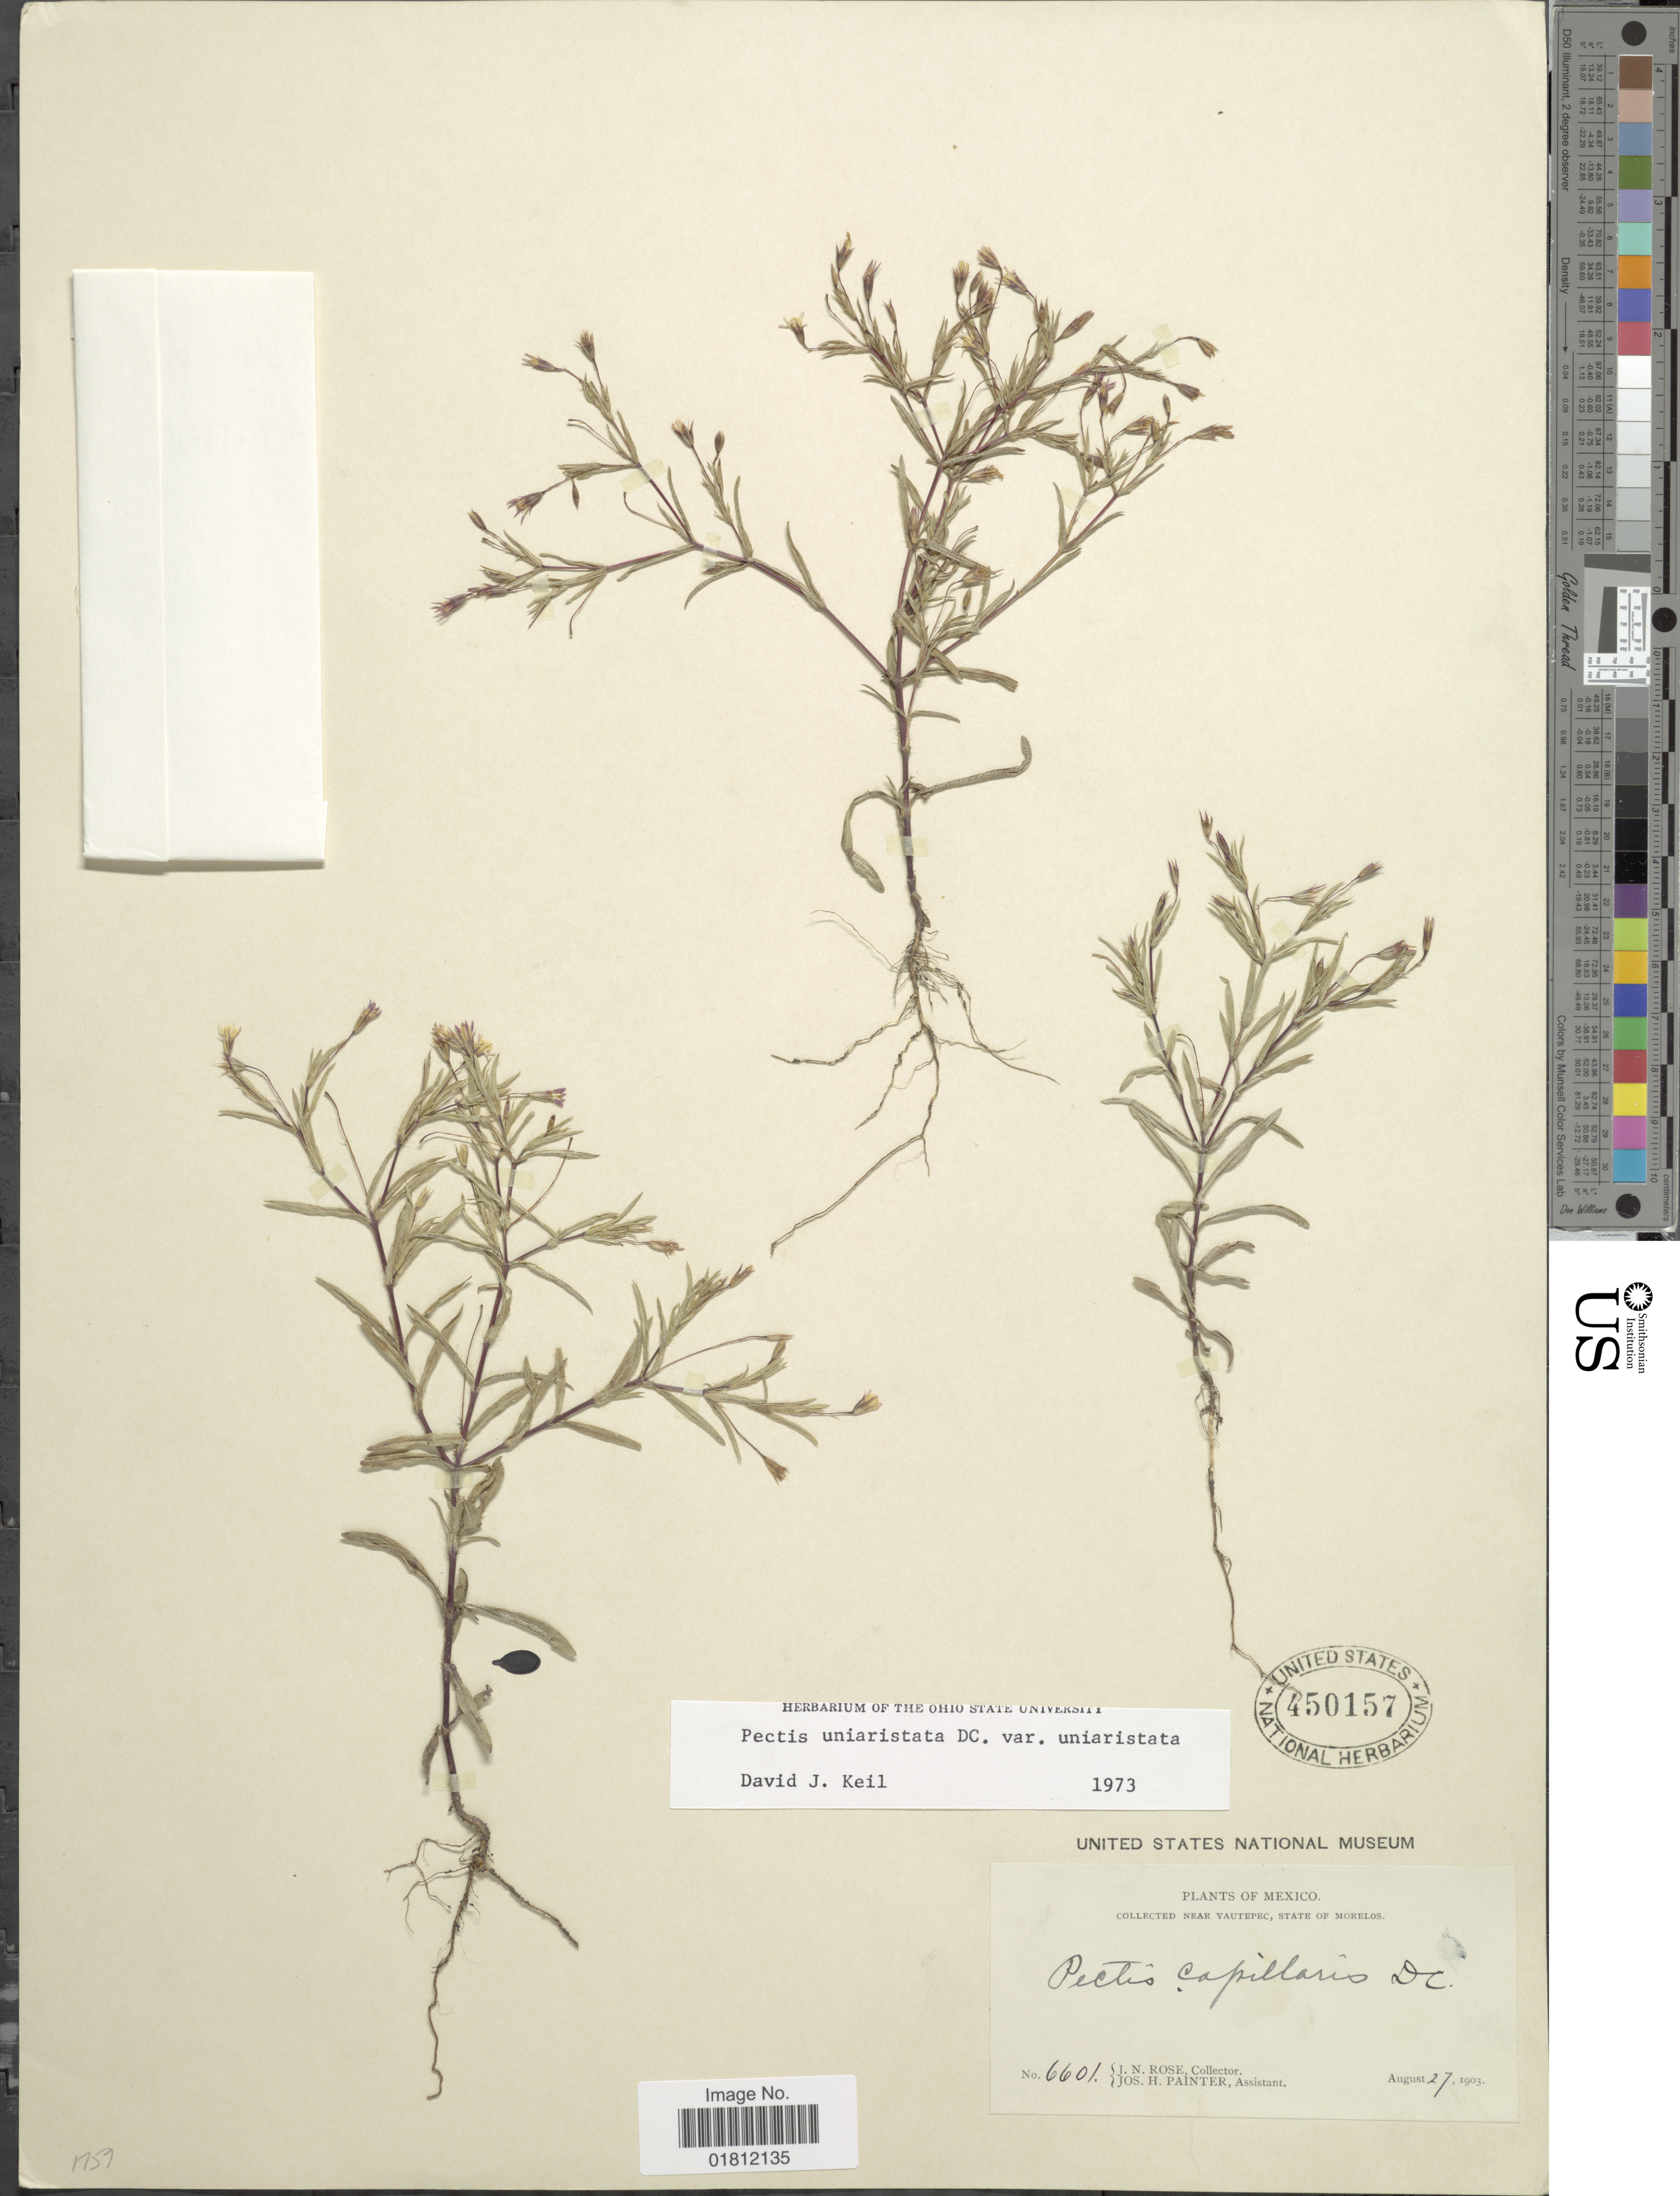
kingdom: Plantae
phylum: Tracheophyta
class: Magnoliopsida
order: Asterales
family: Asteraceae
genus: Pectis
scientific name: Pectis uniaristata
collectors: J. N. Rose & J. H. Painter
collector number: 6601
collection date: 1903-08-27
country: Mexico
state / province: Morelos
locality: Mexico, Near Yautepec, State of Morelos.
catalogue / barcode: US 450157